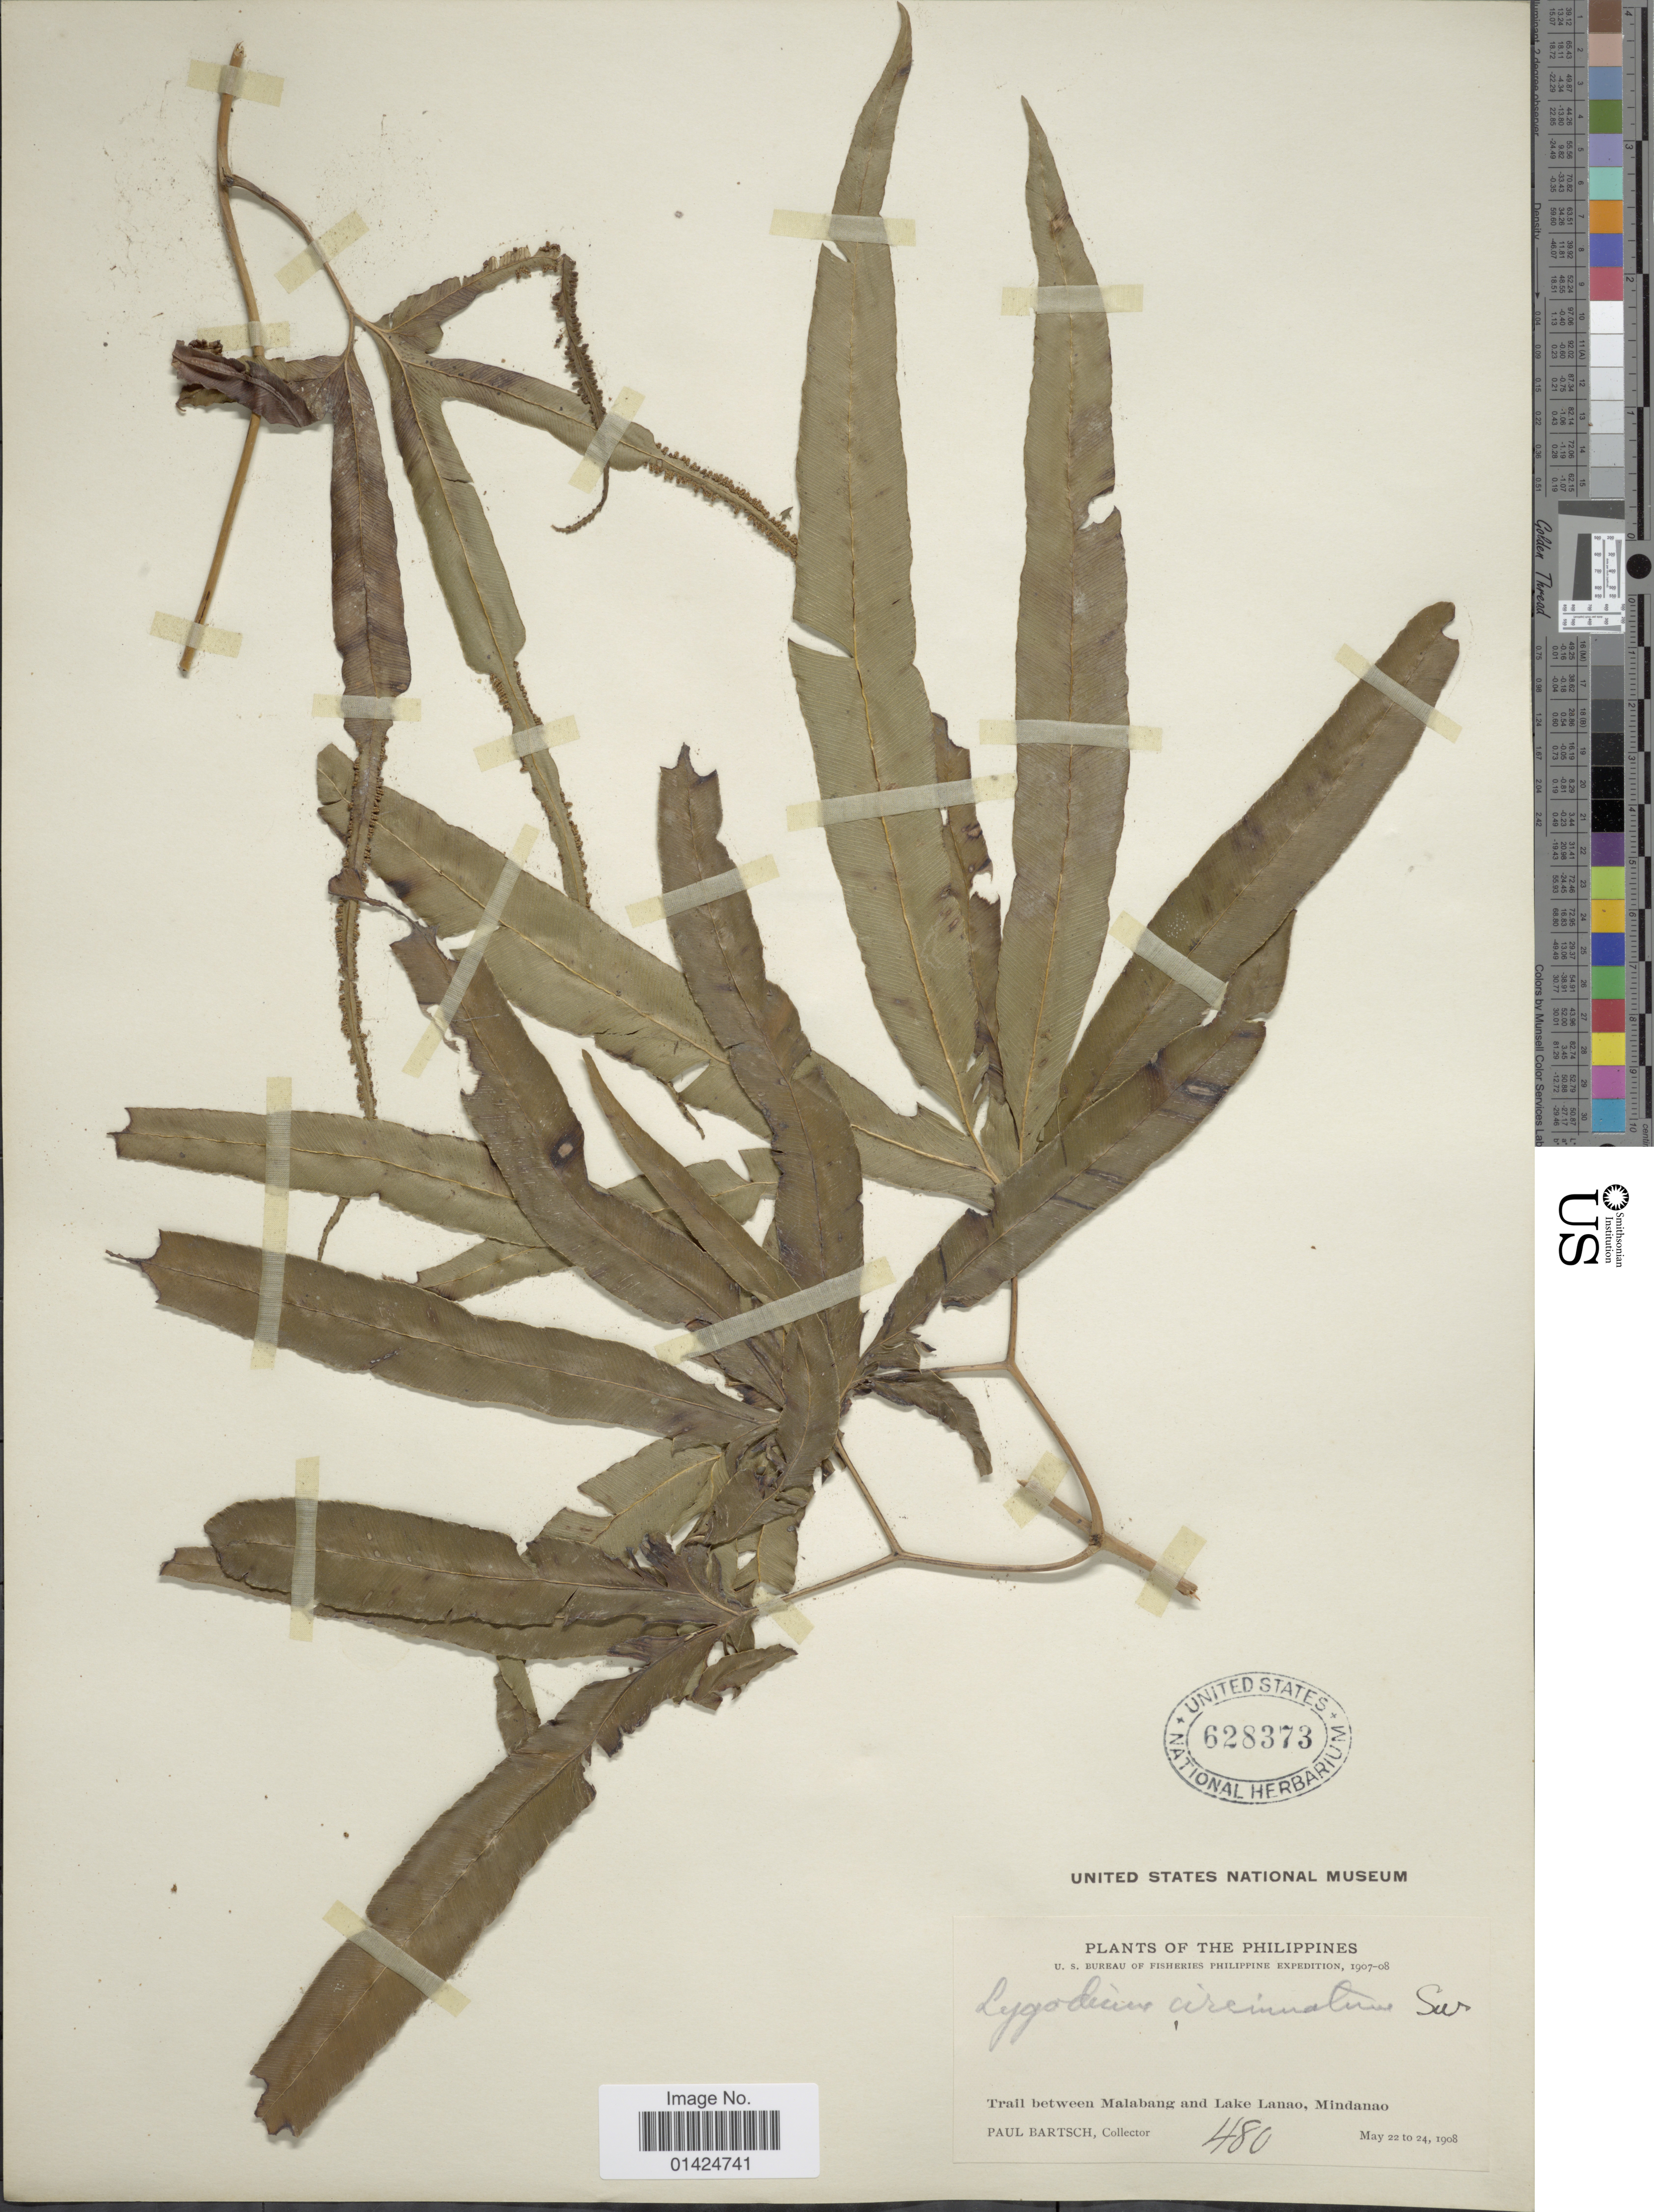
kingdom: Plantae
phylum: Tracheophyta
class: Polypodiopsida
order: Schizaeales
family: Lygodiaceae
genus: Lygodium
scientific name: Lygodium circinnatum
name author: (Burm. f.) Sw.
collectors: P. Bartsch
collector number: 480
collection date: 1908-05-22/1908-05-24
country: Philippines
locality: Trail between Malabang and Lake Lanao, Mindanao.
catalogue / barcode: US 628373